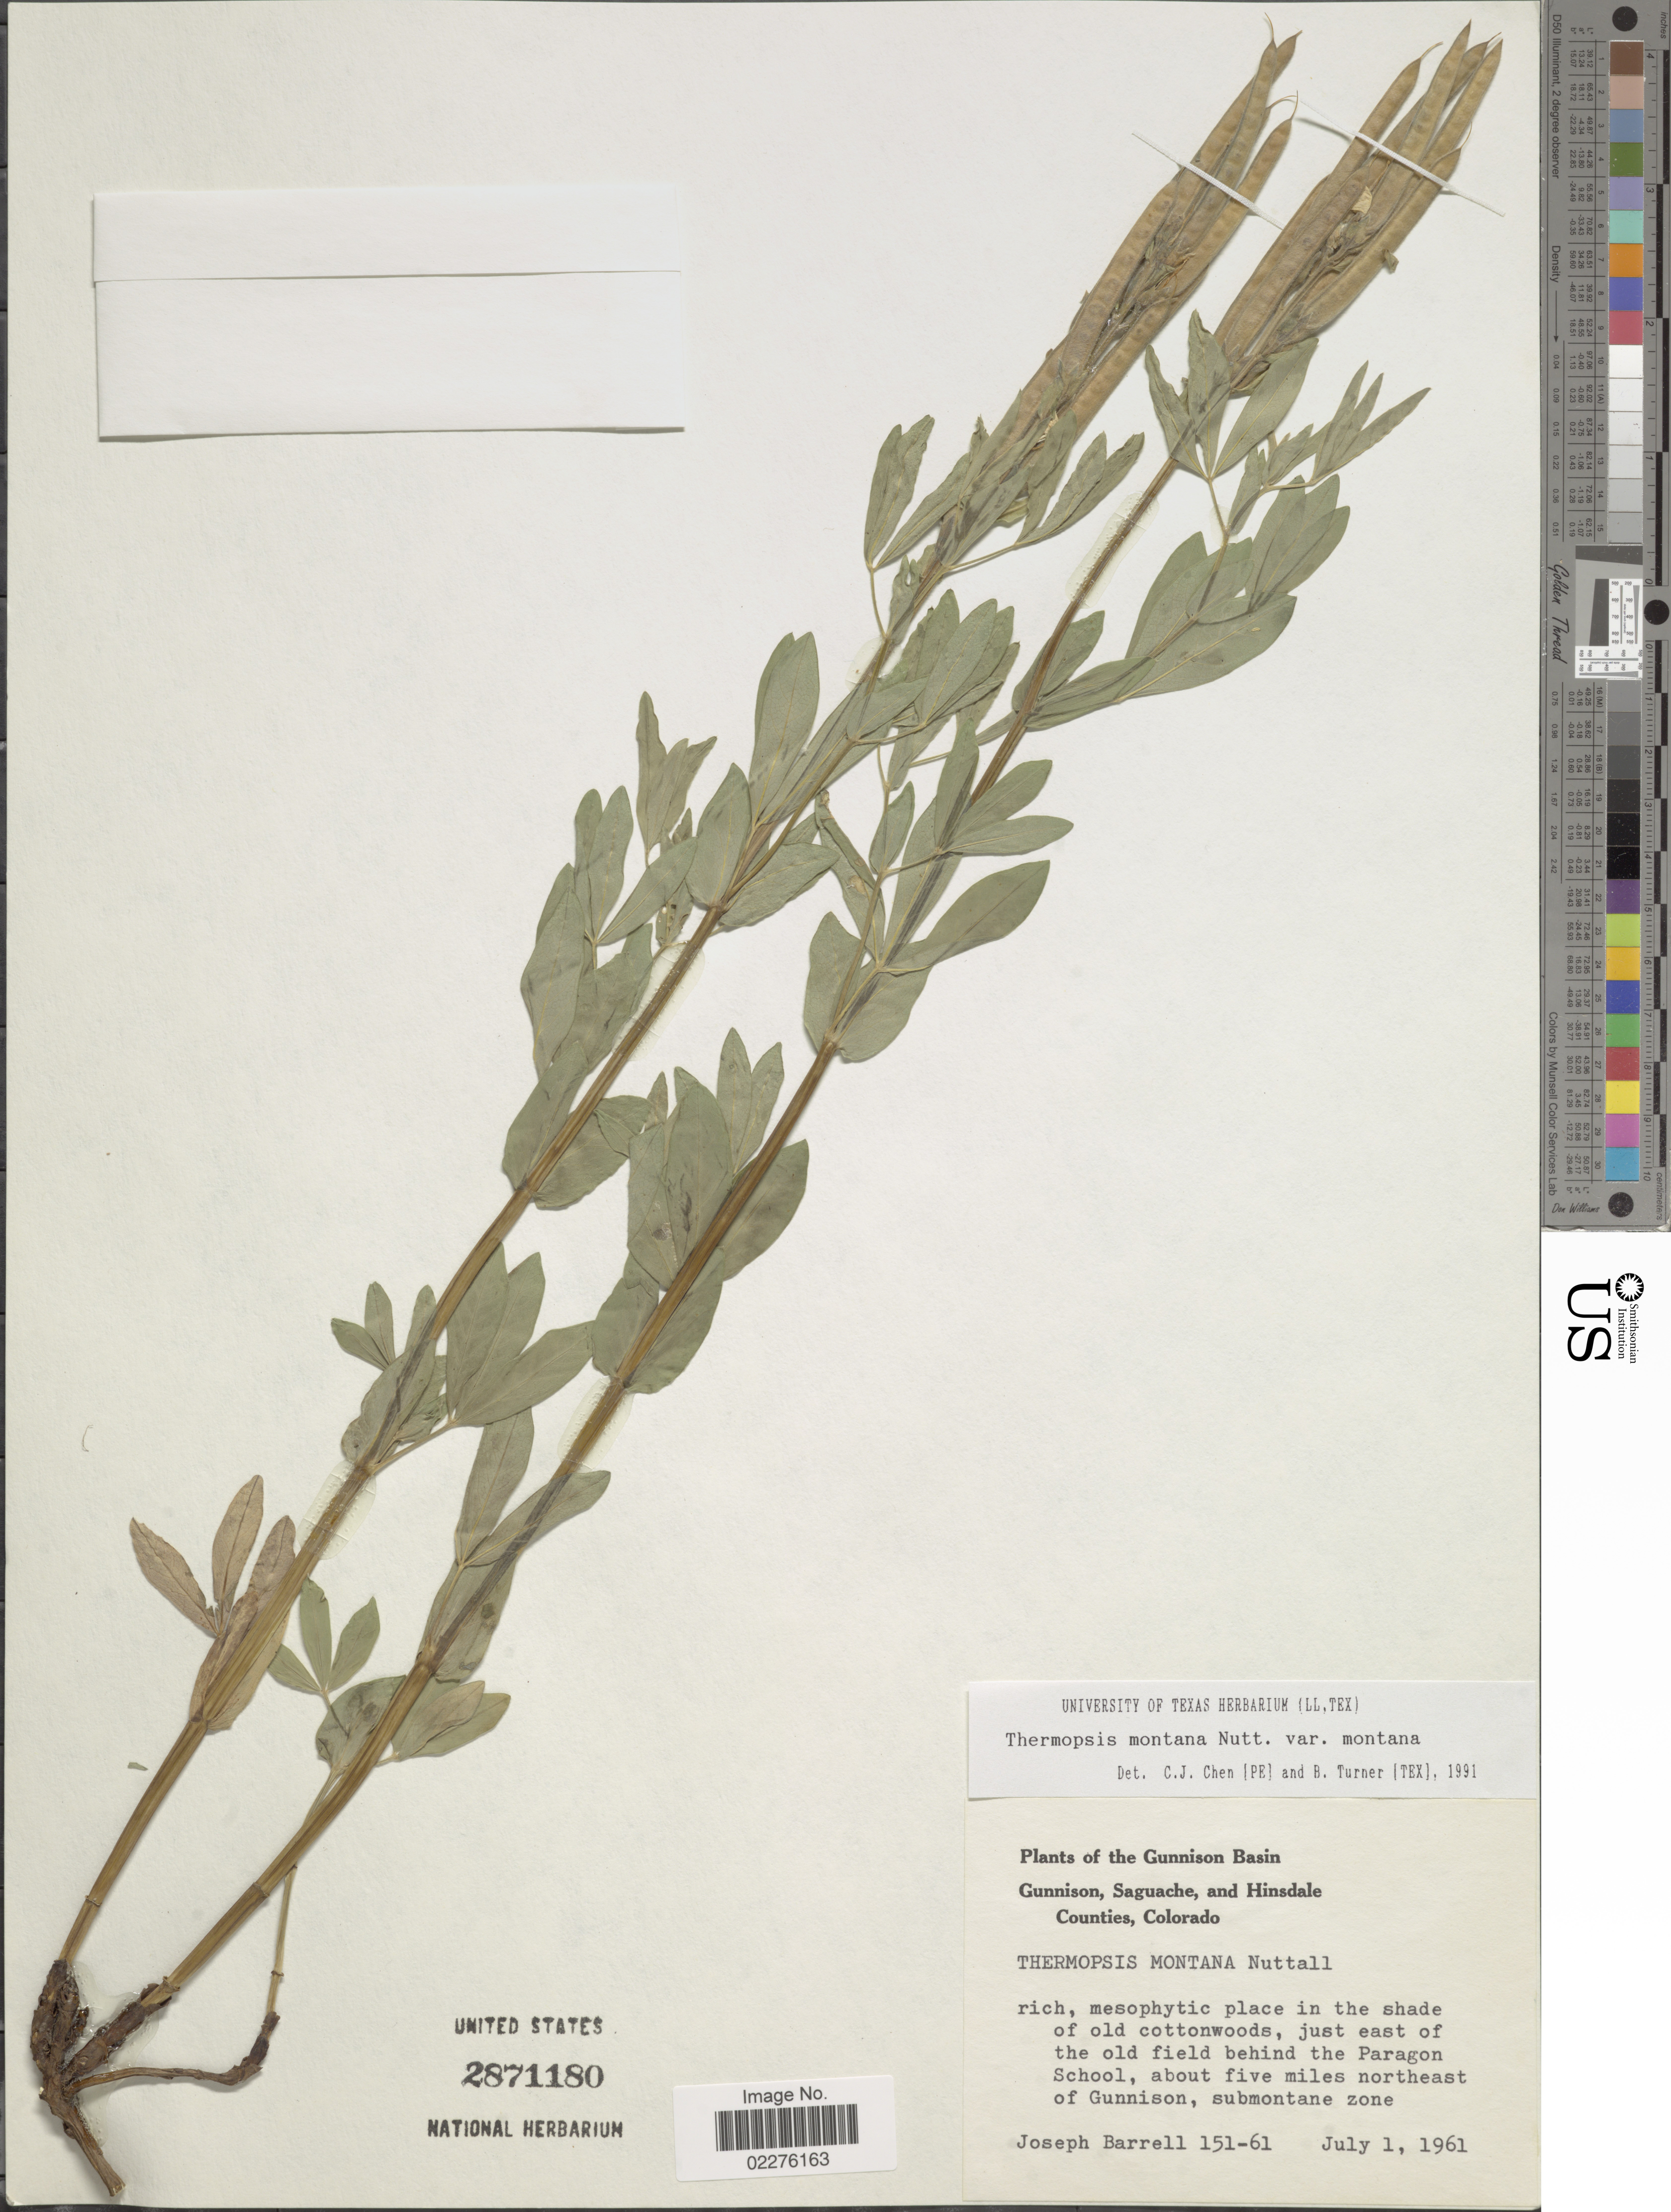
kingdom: Plantae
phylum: Tracheophyta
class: Magnoliopsida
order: Fabales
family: Fabaceae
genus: Thermopsis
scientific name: Thermopsis montana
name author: Nutt.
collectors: J. Barrell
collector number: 151-61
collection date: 1961-07-01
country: United States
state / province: Colorado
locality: The Gunnison Basin Gunnison, Saguache, and Hinsdale Counties, just east of the old field behind the Paragon School, about five mile northeast of Gunnison, submontane zone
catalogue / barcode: US 2871180